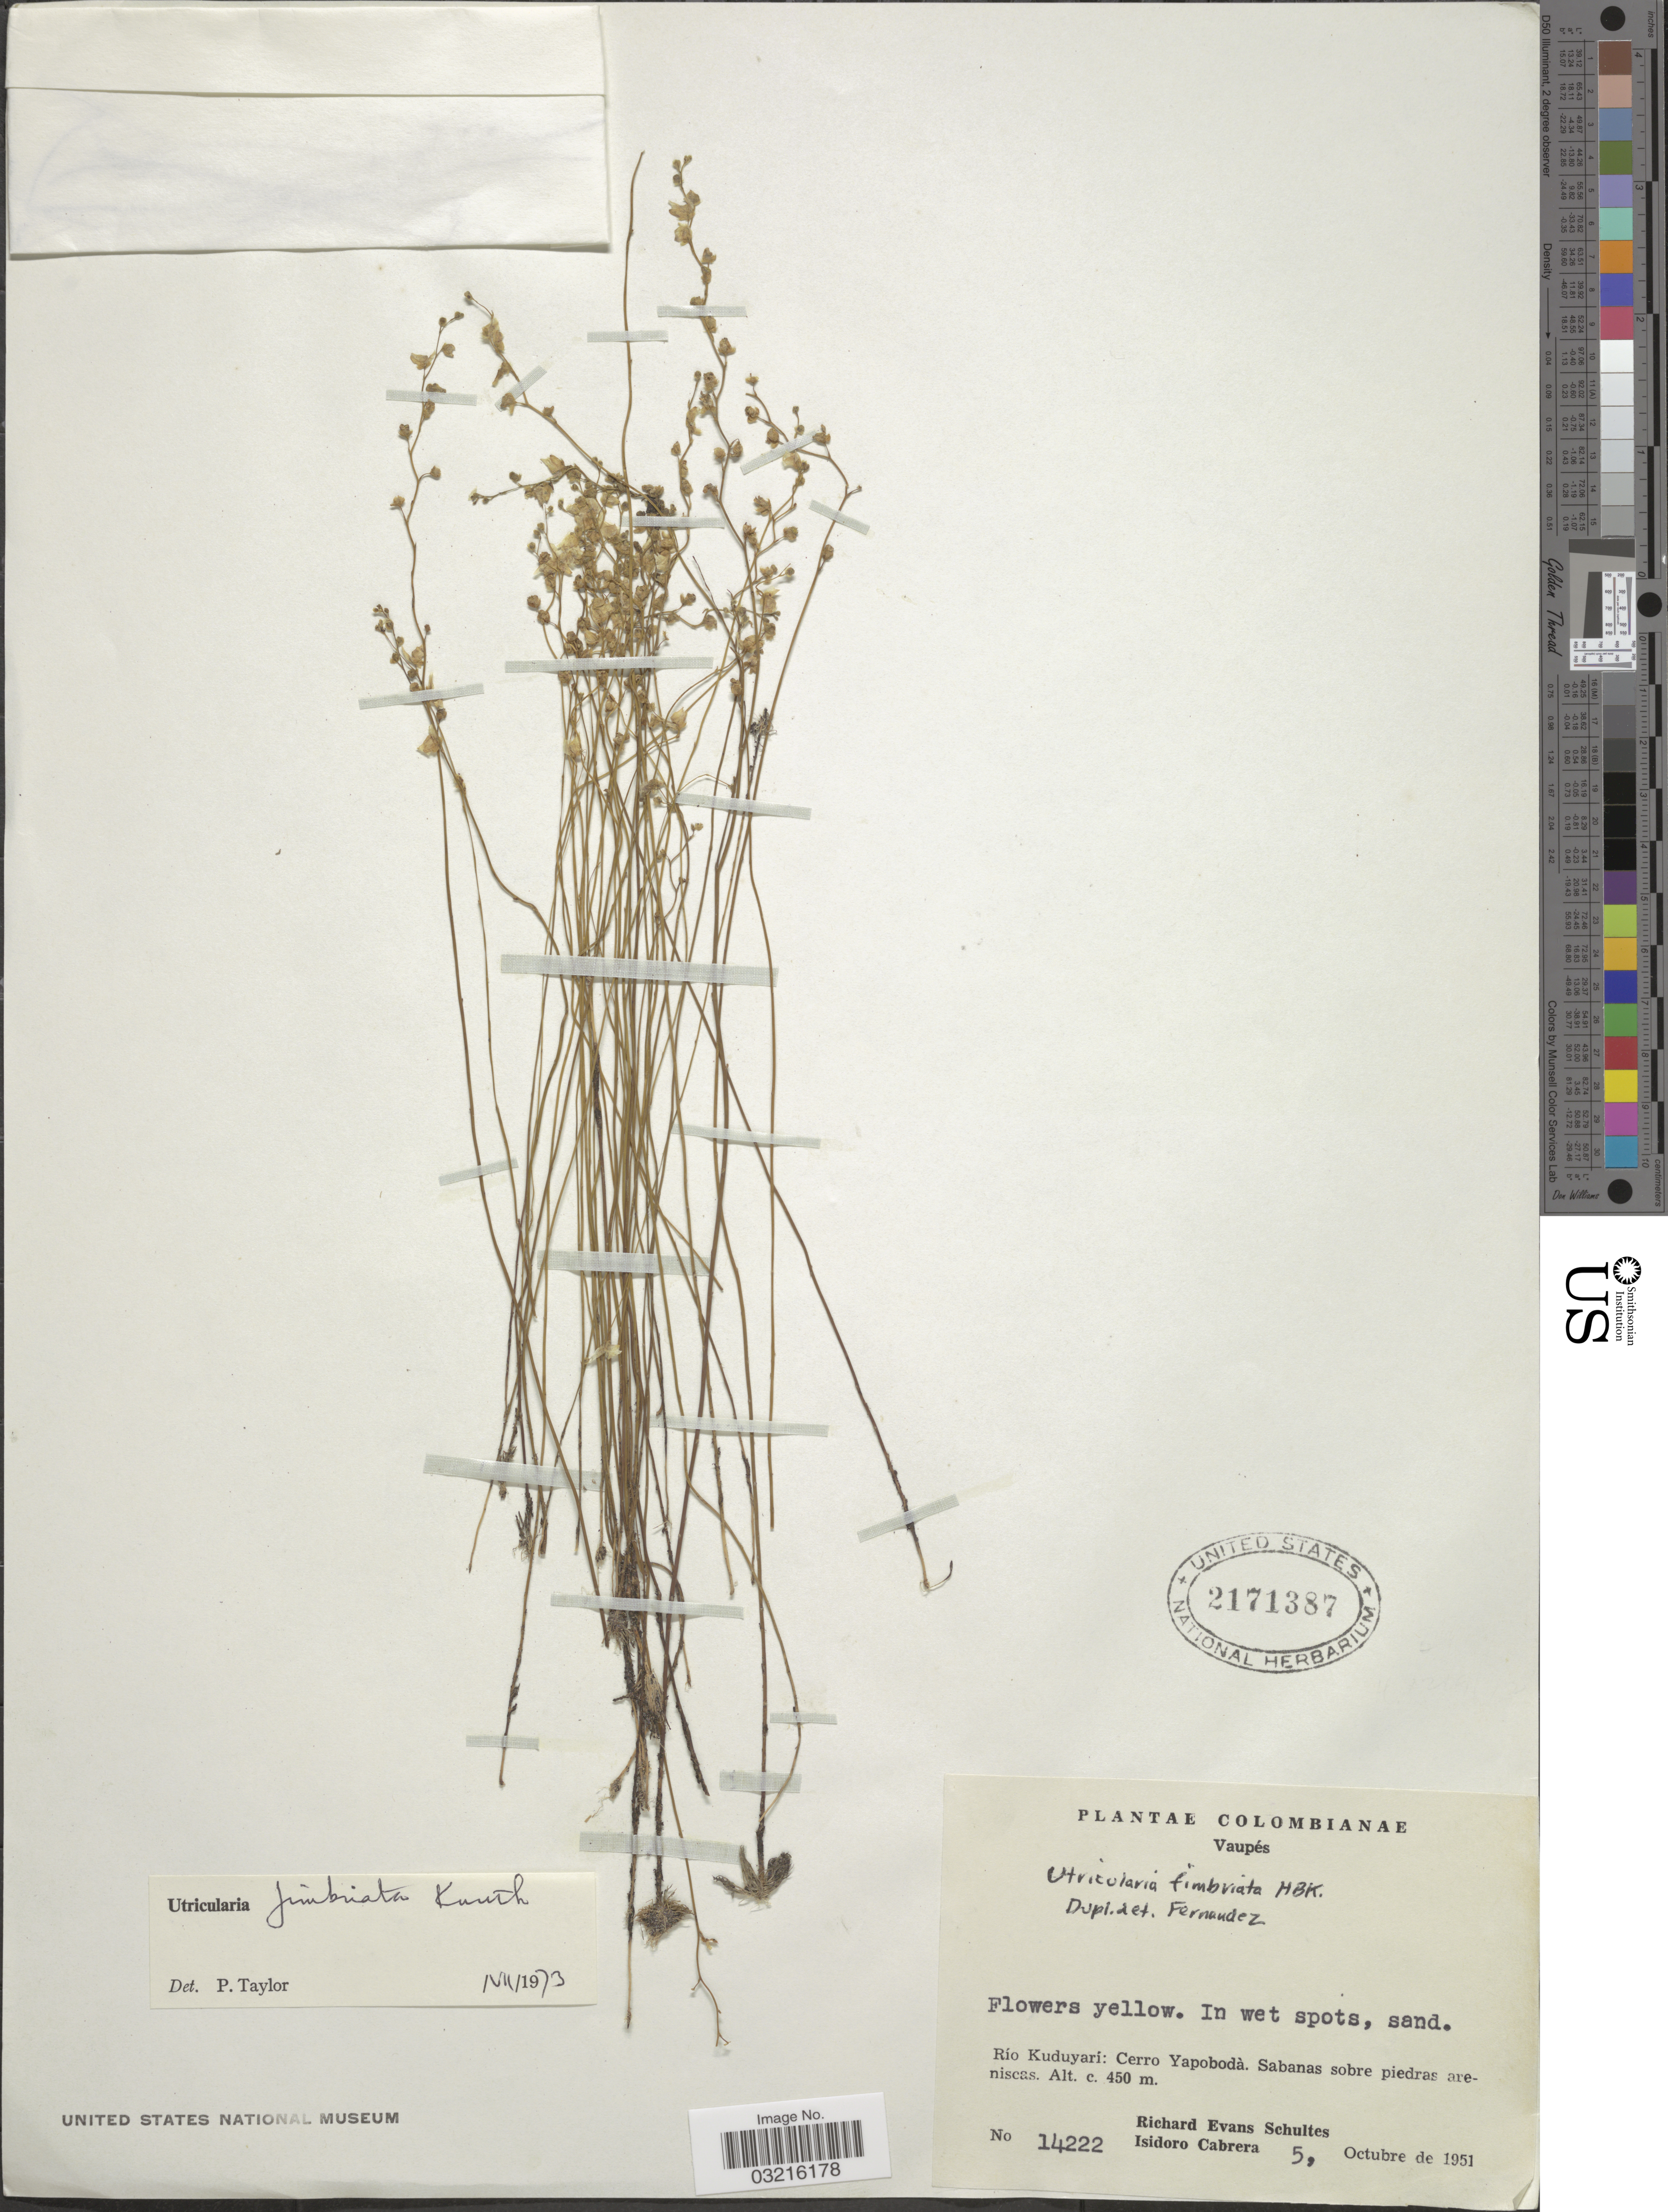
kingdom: Plantae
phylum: Tracheophyta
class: Magnoliopsida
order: Lamiales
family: Lentibulariaceae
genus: Utricularia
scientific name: Utricularia fimbriata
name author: Kunth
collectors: R. E. Schultes & I. Cabrera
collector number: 14222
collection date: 1951-10-05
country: Colombia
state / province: Vaupés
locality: Río Kuduyarí: Cerro Yapobodá.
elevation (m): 450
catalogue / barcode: US 2171387